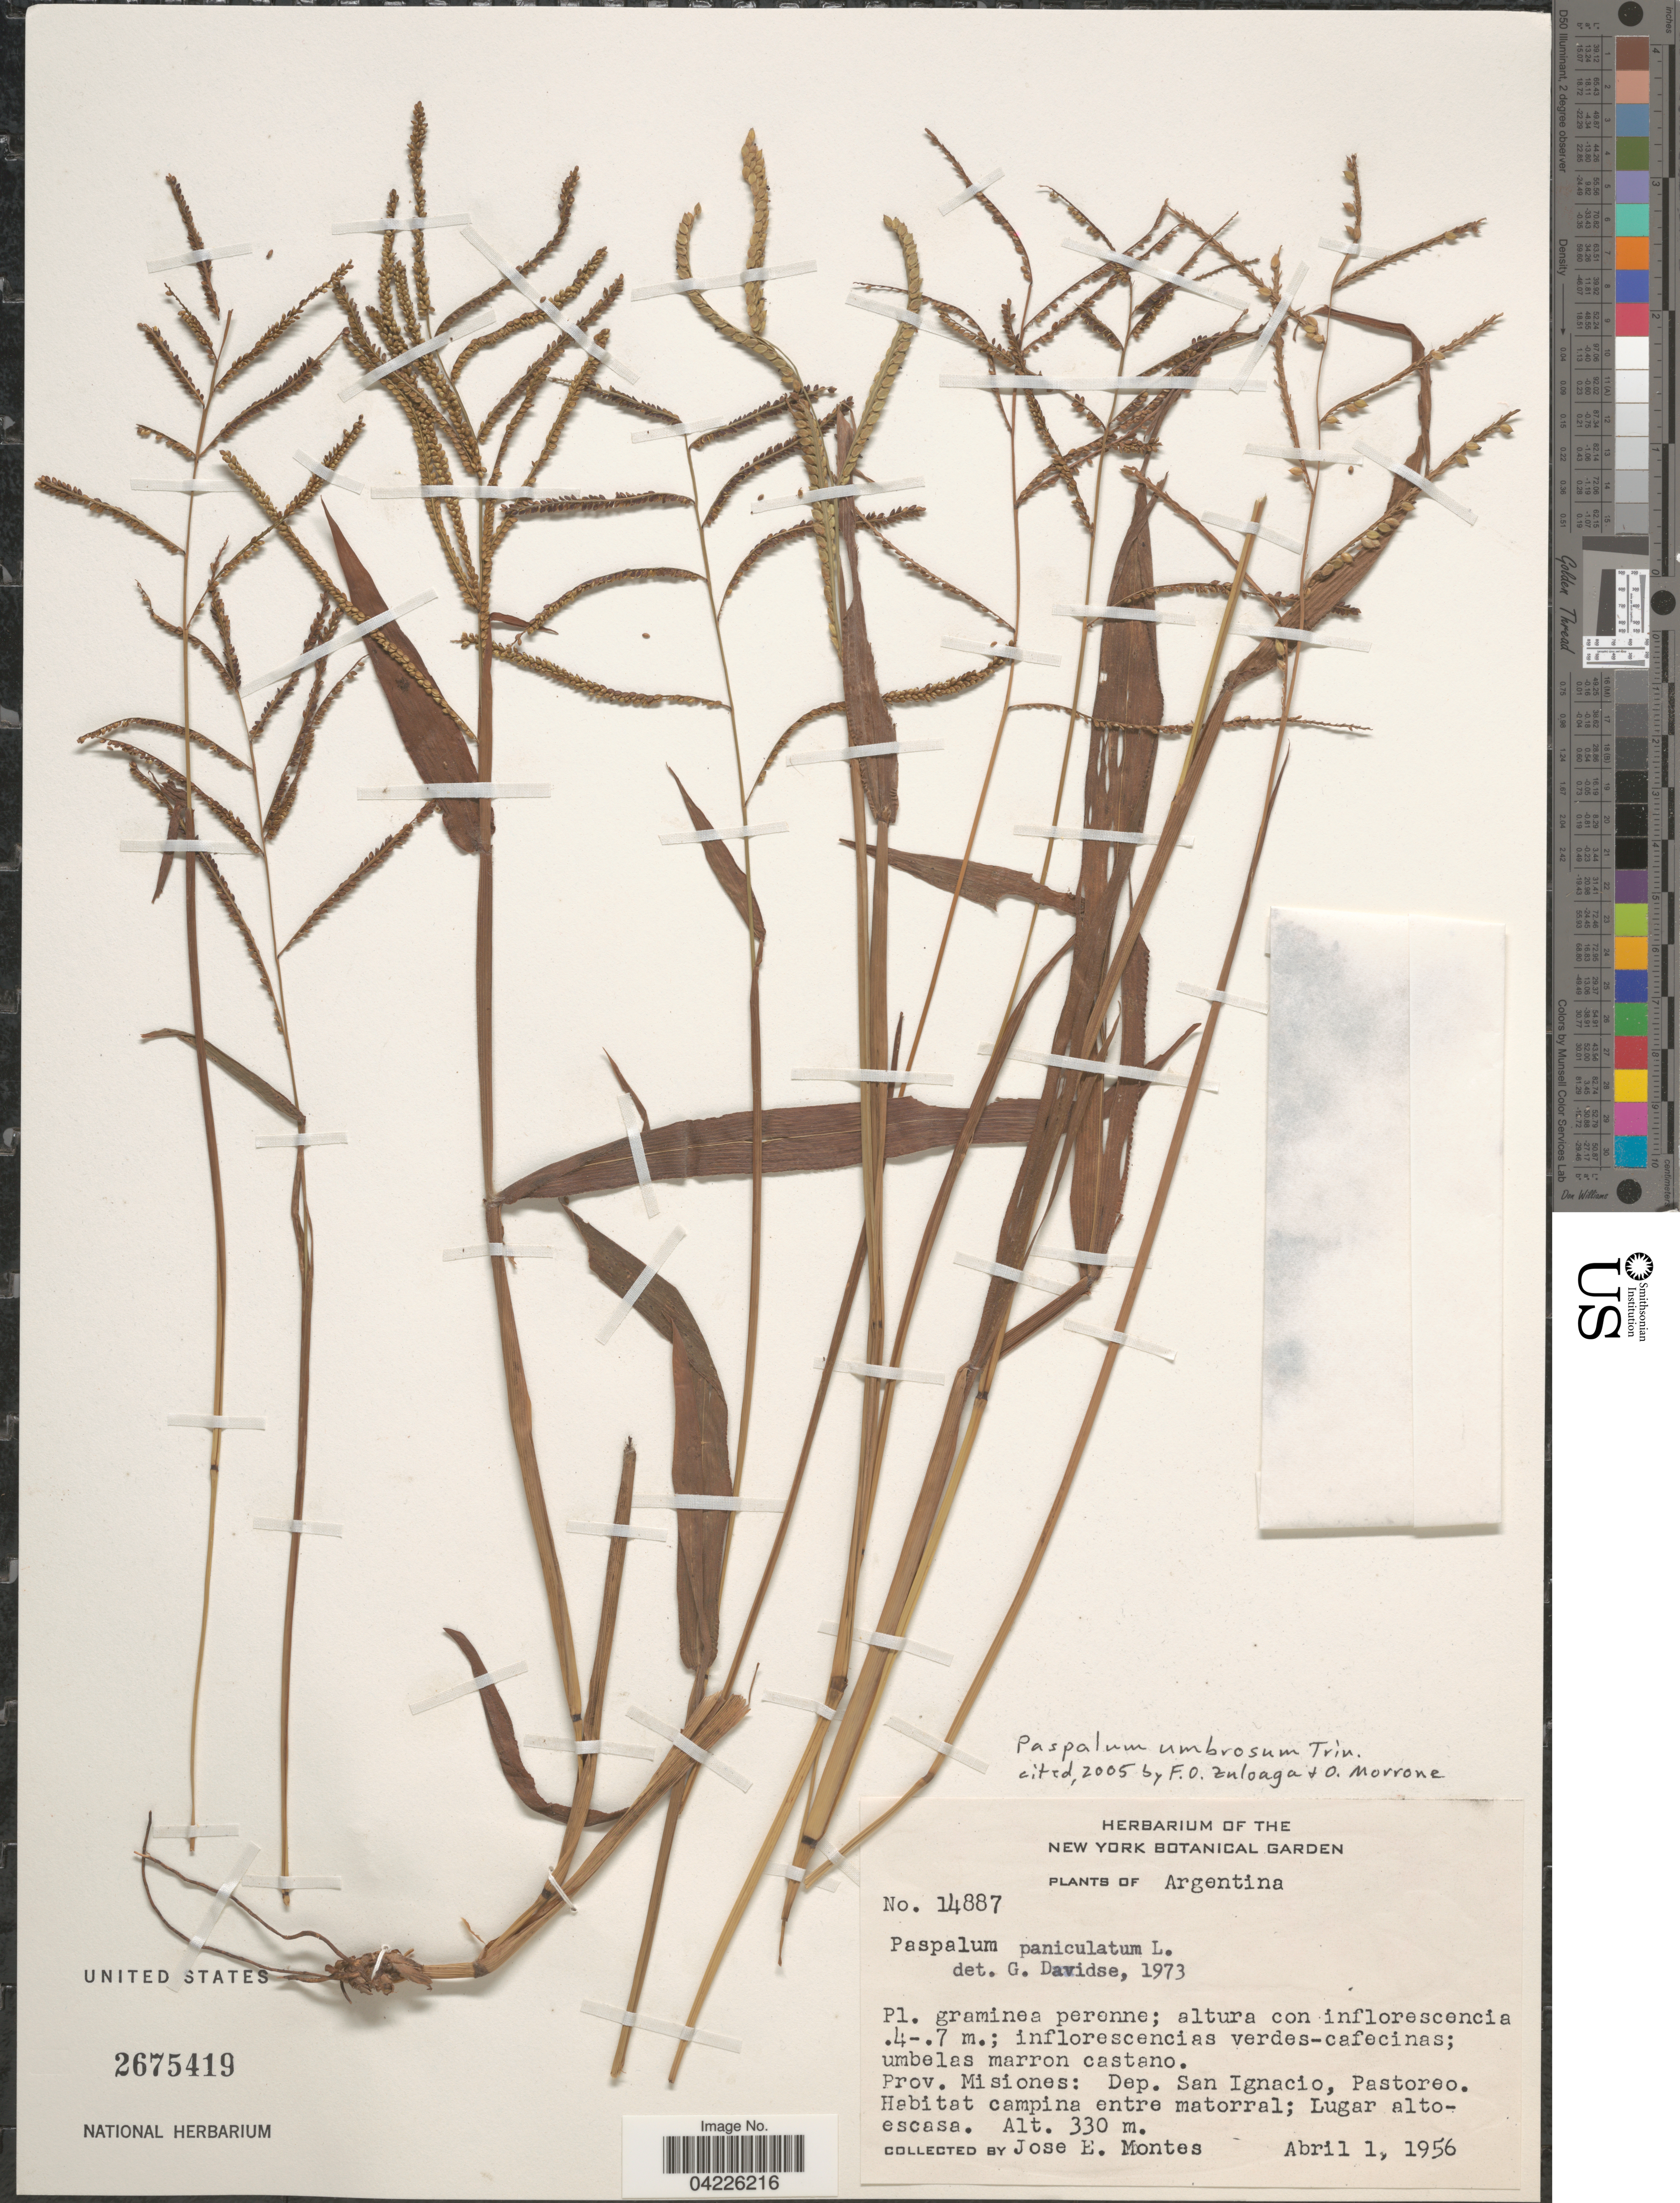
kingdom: Plantae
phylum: Tracheophyta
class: Liliopsida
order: Poales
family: Poaceae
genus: Paspalum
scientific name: Paspalum umbrosum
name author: Trin.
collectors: J. E. Montes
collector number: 14887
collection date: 1956-04-01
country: Argentina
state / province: Misiones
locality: Dep. San Ignacio, Pastoreo.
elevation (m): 330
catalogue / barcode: US 2675419